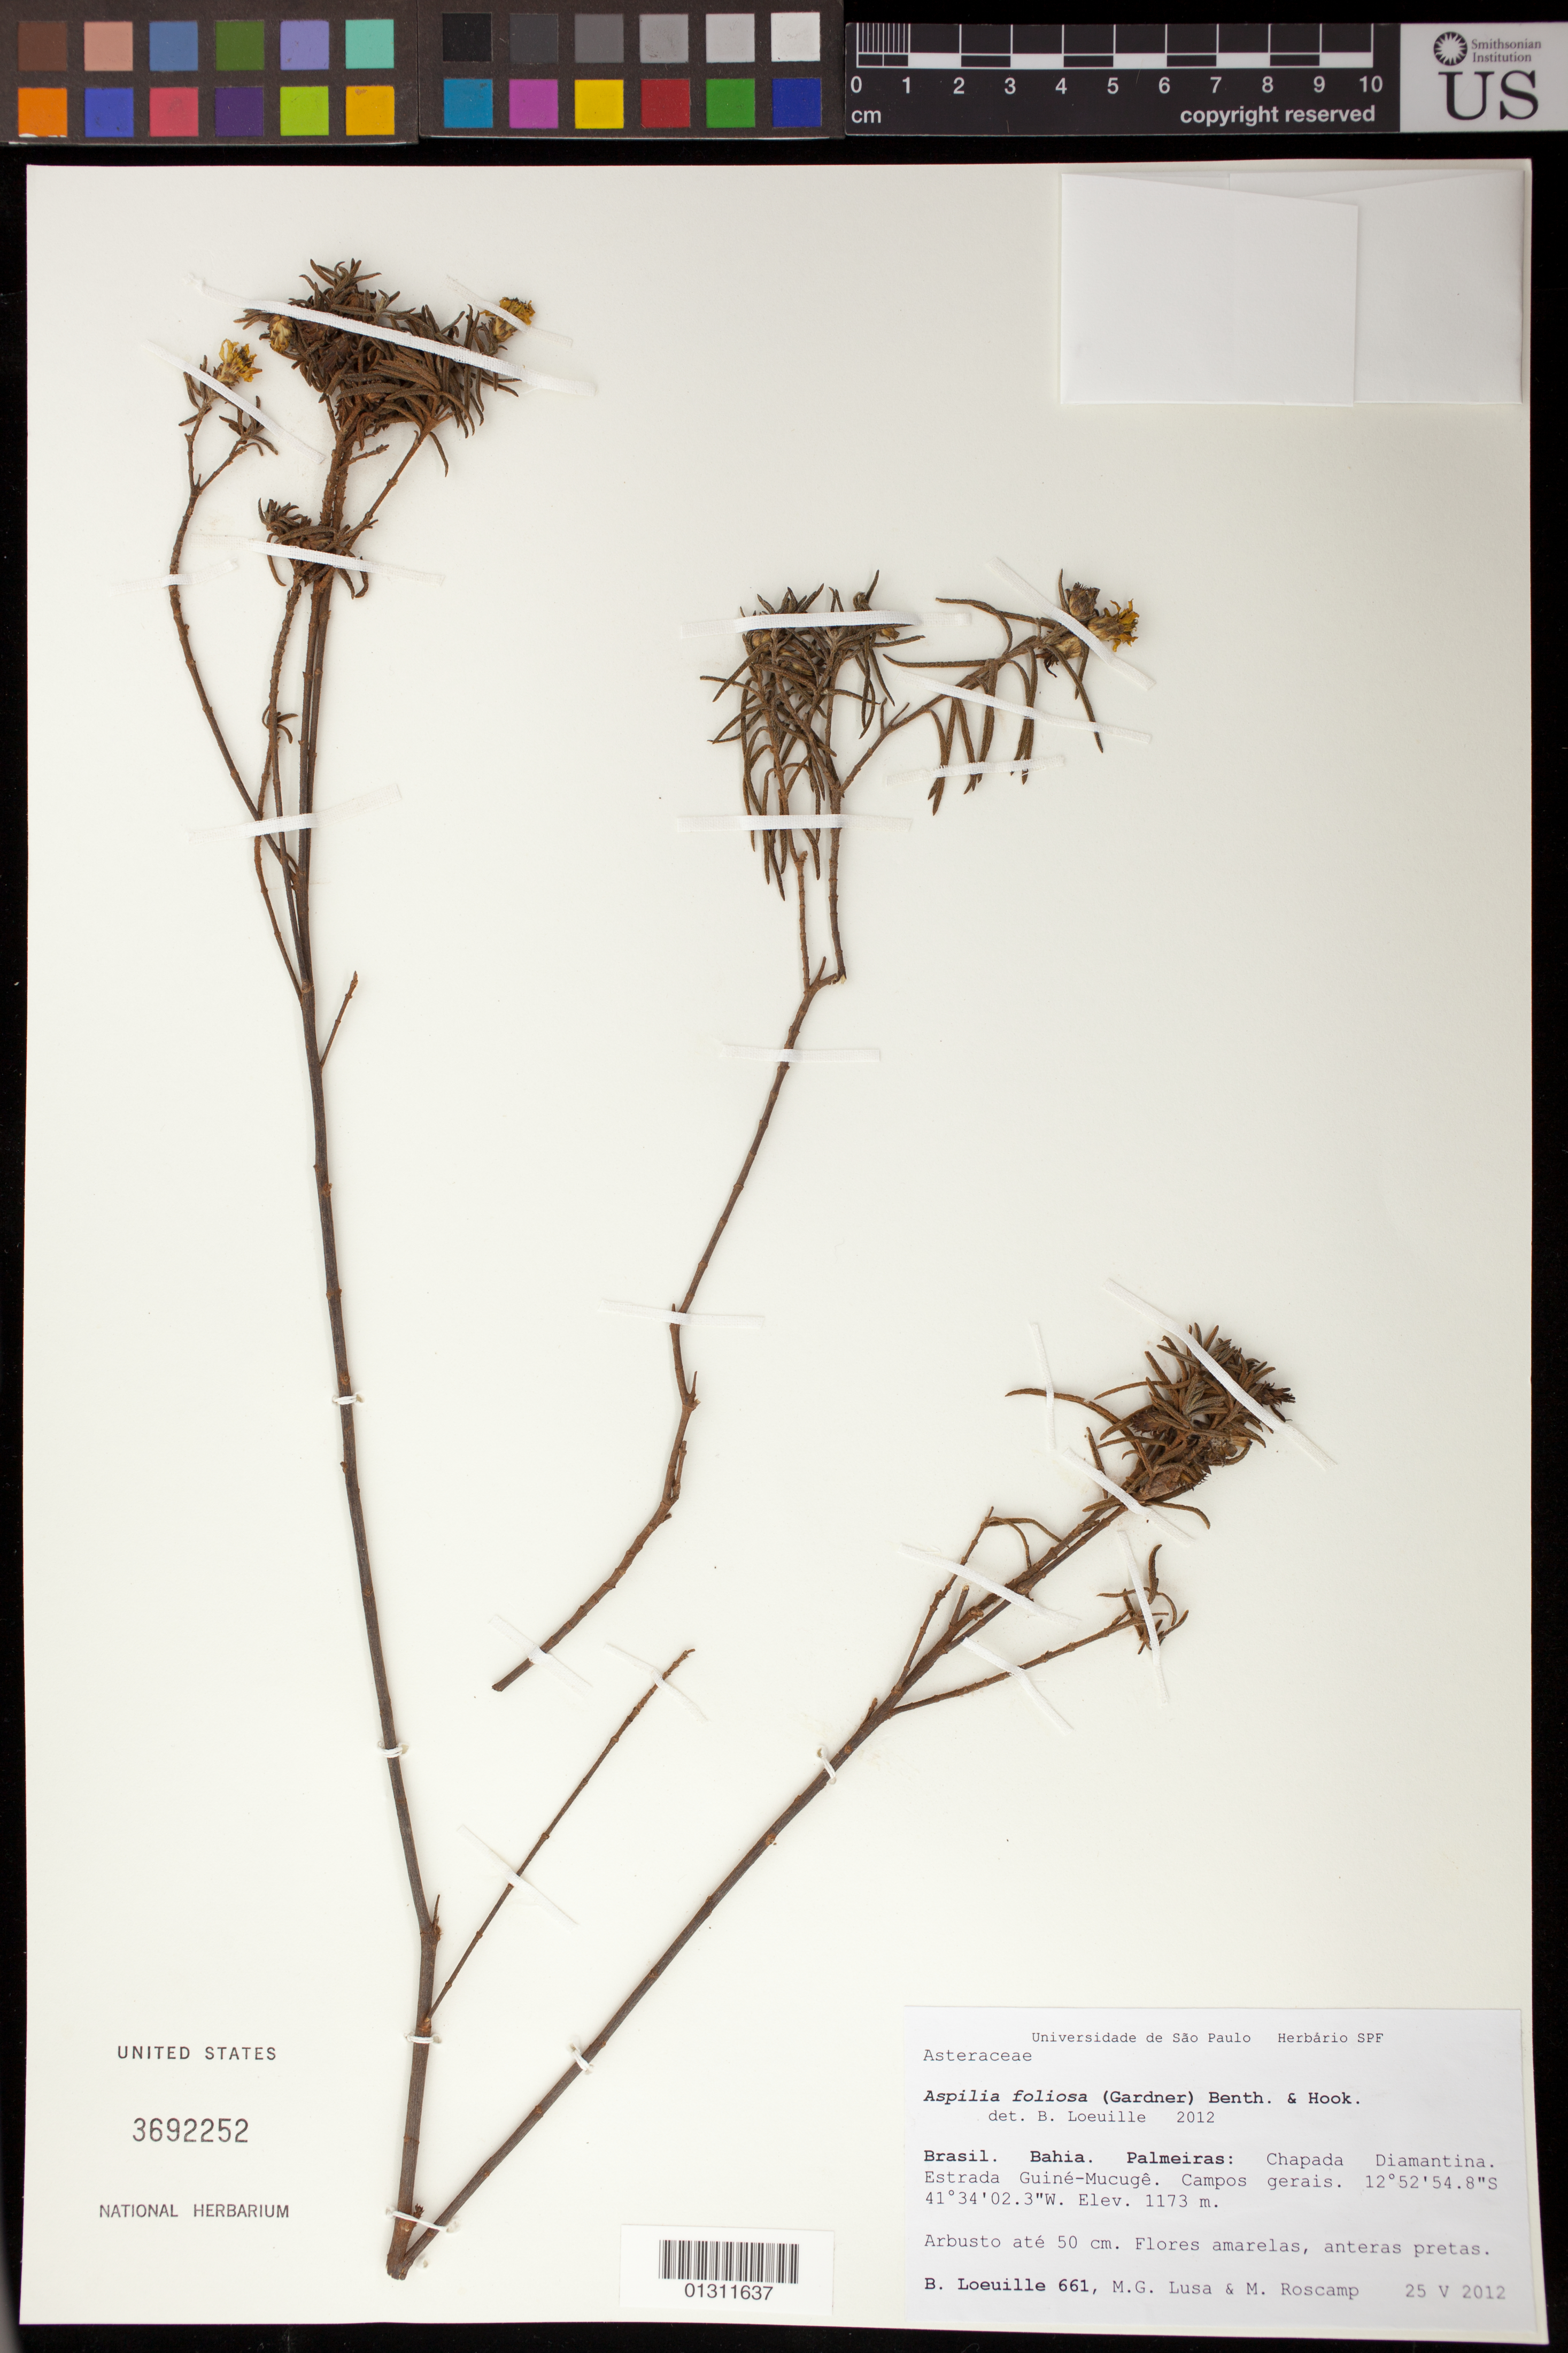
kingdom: Plantae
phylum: Tracheophyta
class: Magnoliopsida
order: Asterales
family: Asteraceae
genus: Aspilia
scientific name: Aspilia foliosa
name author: Benth. & Hook. f.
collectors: B. Loeuille, M. Lusa & M. Roscamp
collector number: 661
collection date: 2012-05-25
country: Brazil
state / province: Bahia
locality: Palmeiras: Chapada Diamantina. Estrada Guiné-Mucugê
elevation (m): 1173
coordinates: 12 52 54.8 S, 41 34 2.3 W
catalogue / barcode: US 3692252